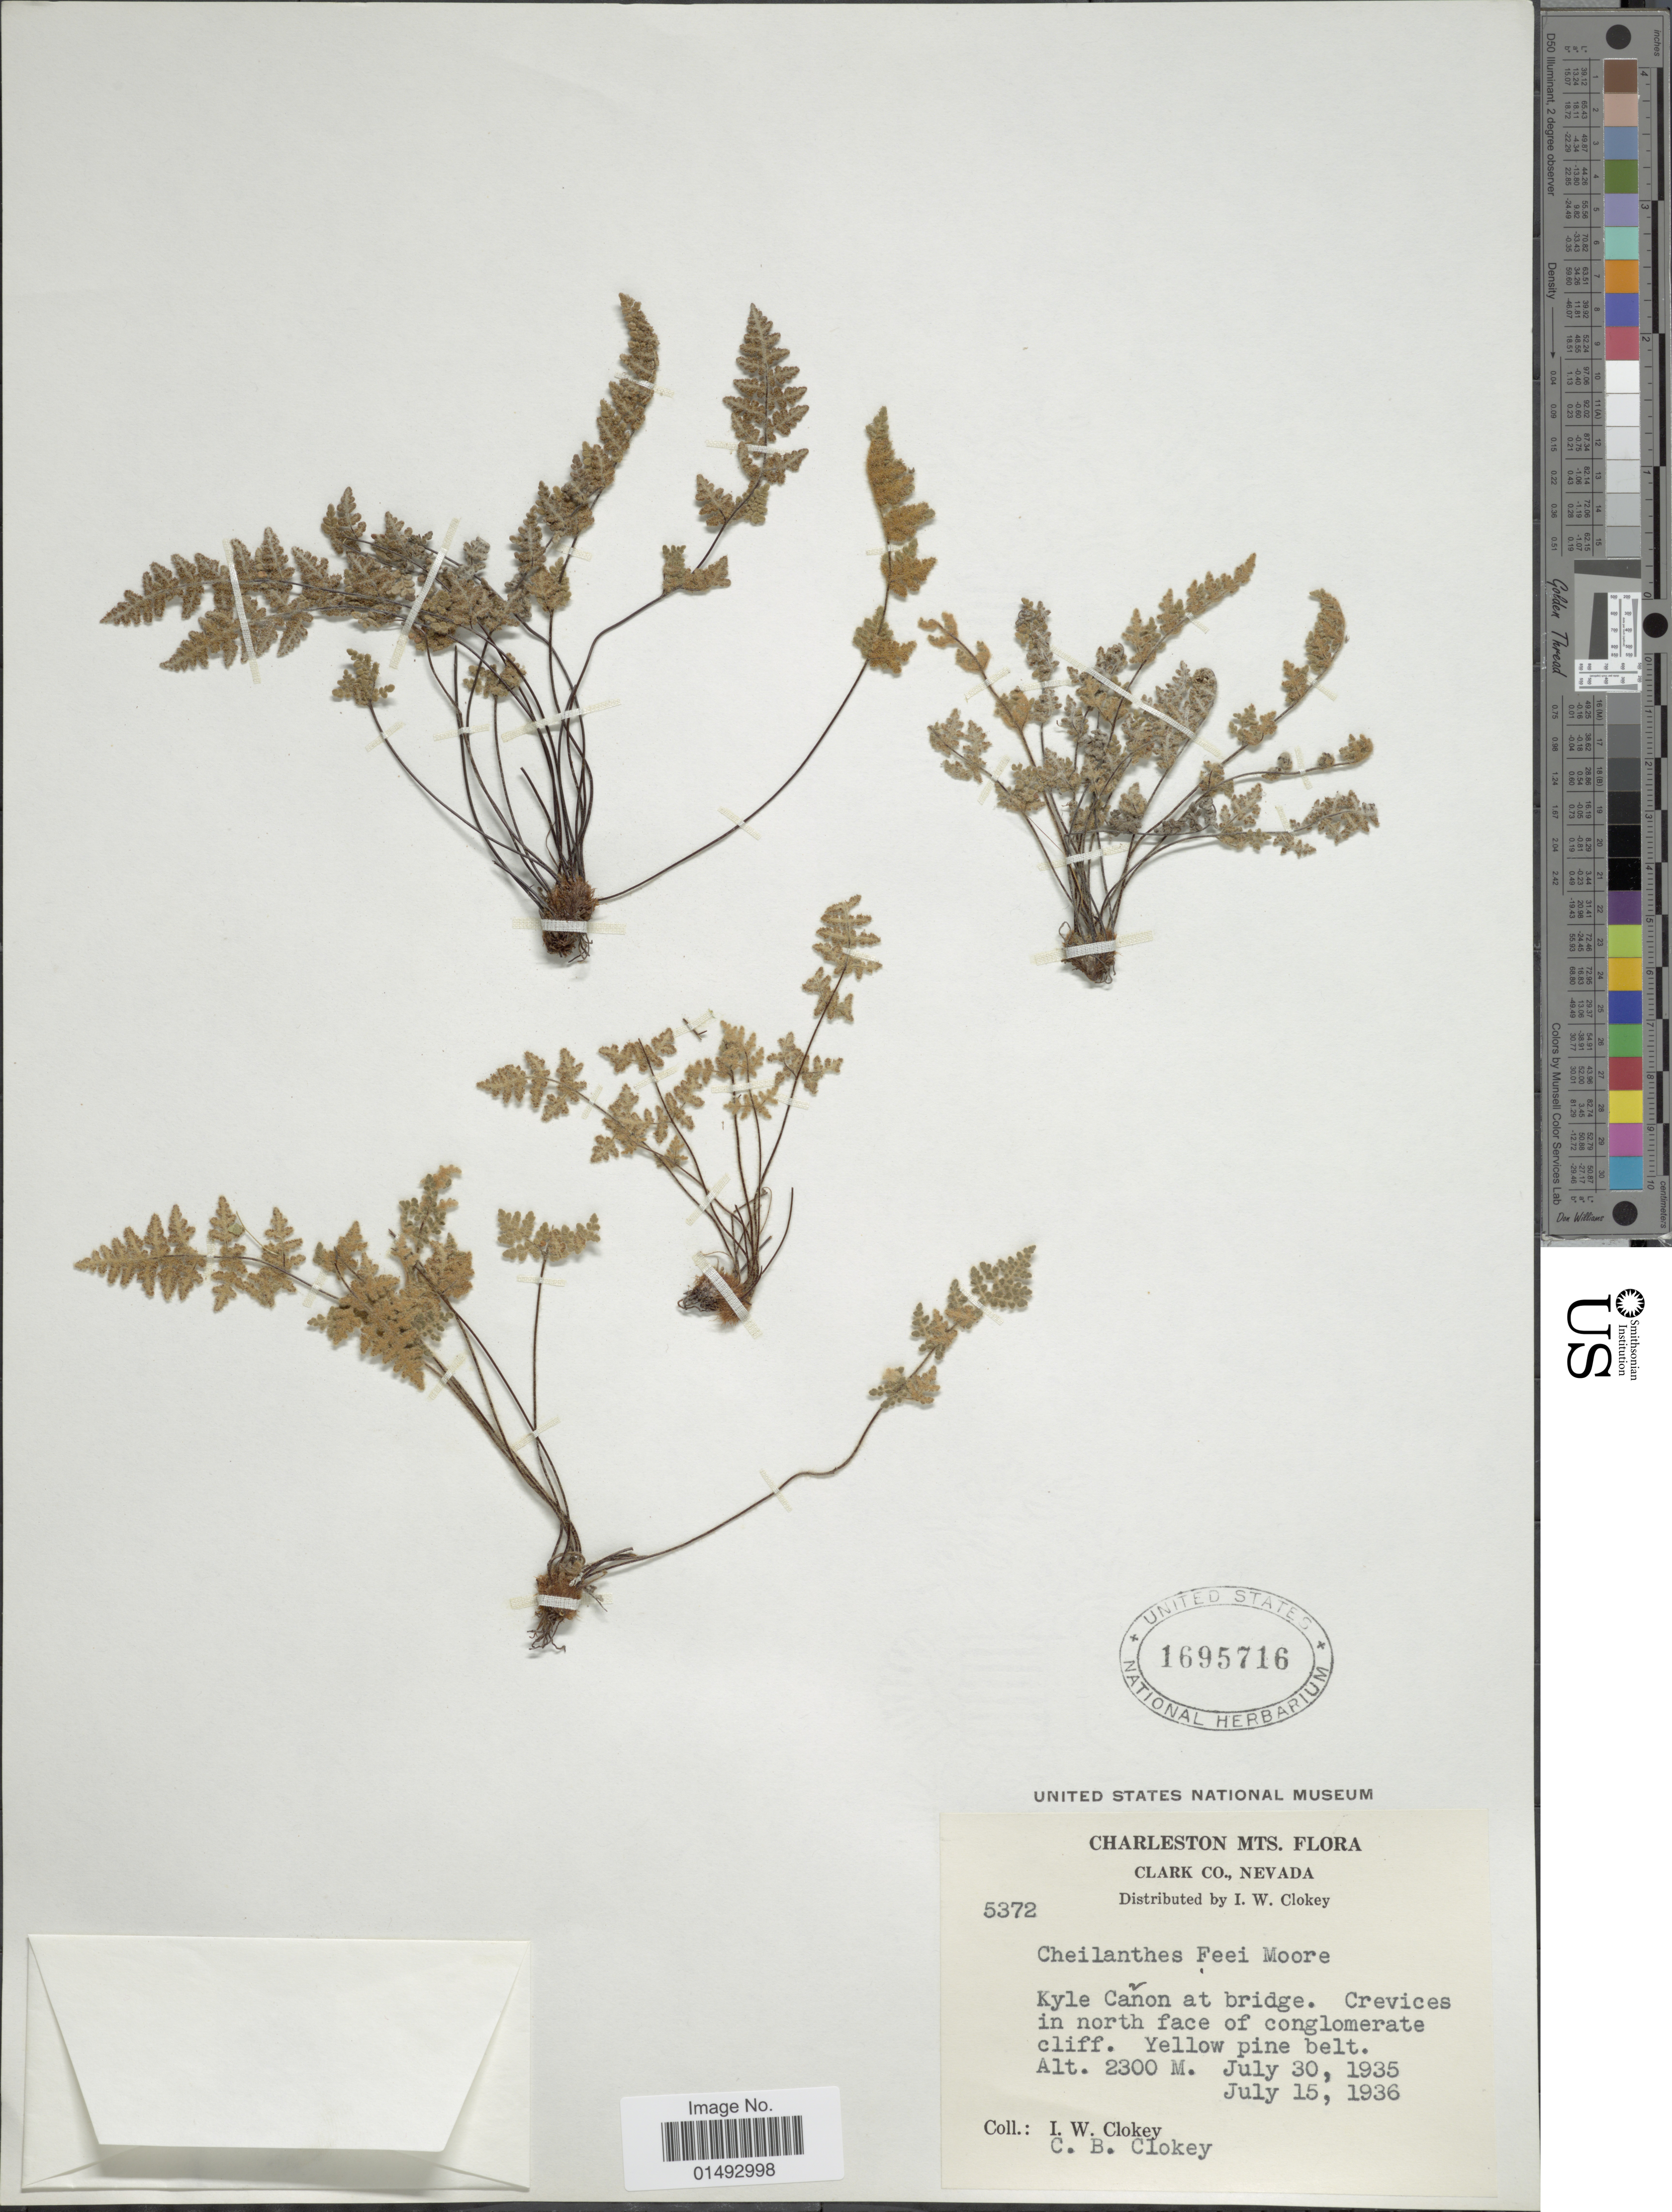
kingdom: Plantae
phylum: Tracheophyta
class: Polypodiopsida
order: Polypodiales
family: Pteridaceae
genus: Myriopteris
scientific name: Myriopteris gracilis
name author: Fée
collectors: I. W. Clokey & C. Clokey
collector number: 5372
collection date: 1935-07-30/1936-07-15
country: United States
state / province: Nevada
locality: Charleston Mts. Clark Co., Kyle Cañon at bridge. Crevices in north face of conglomerate cliff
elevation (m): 2300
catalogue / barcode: US 1695716